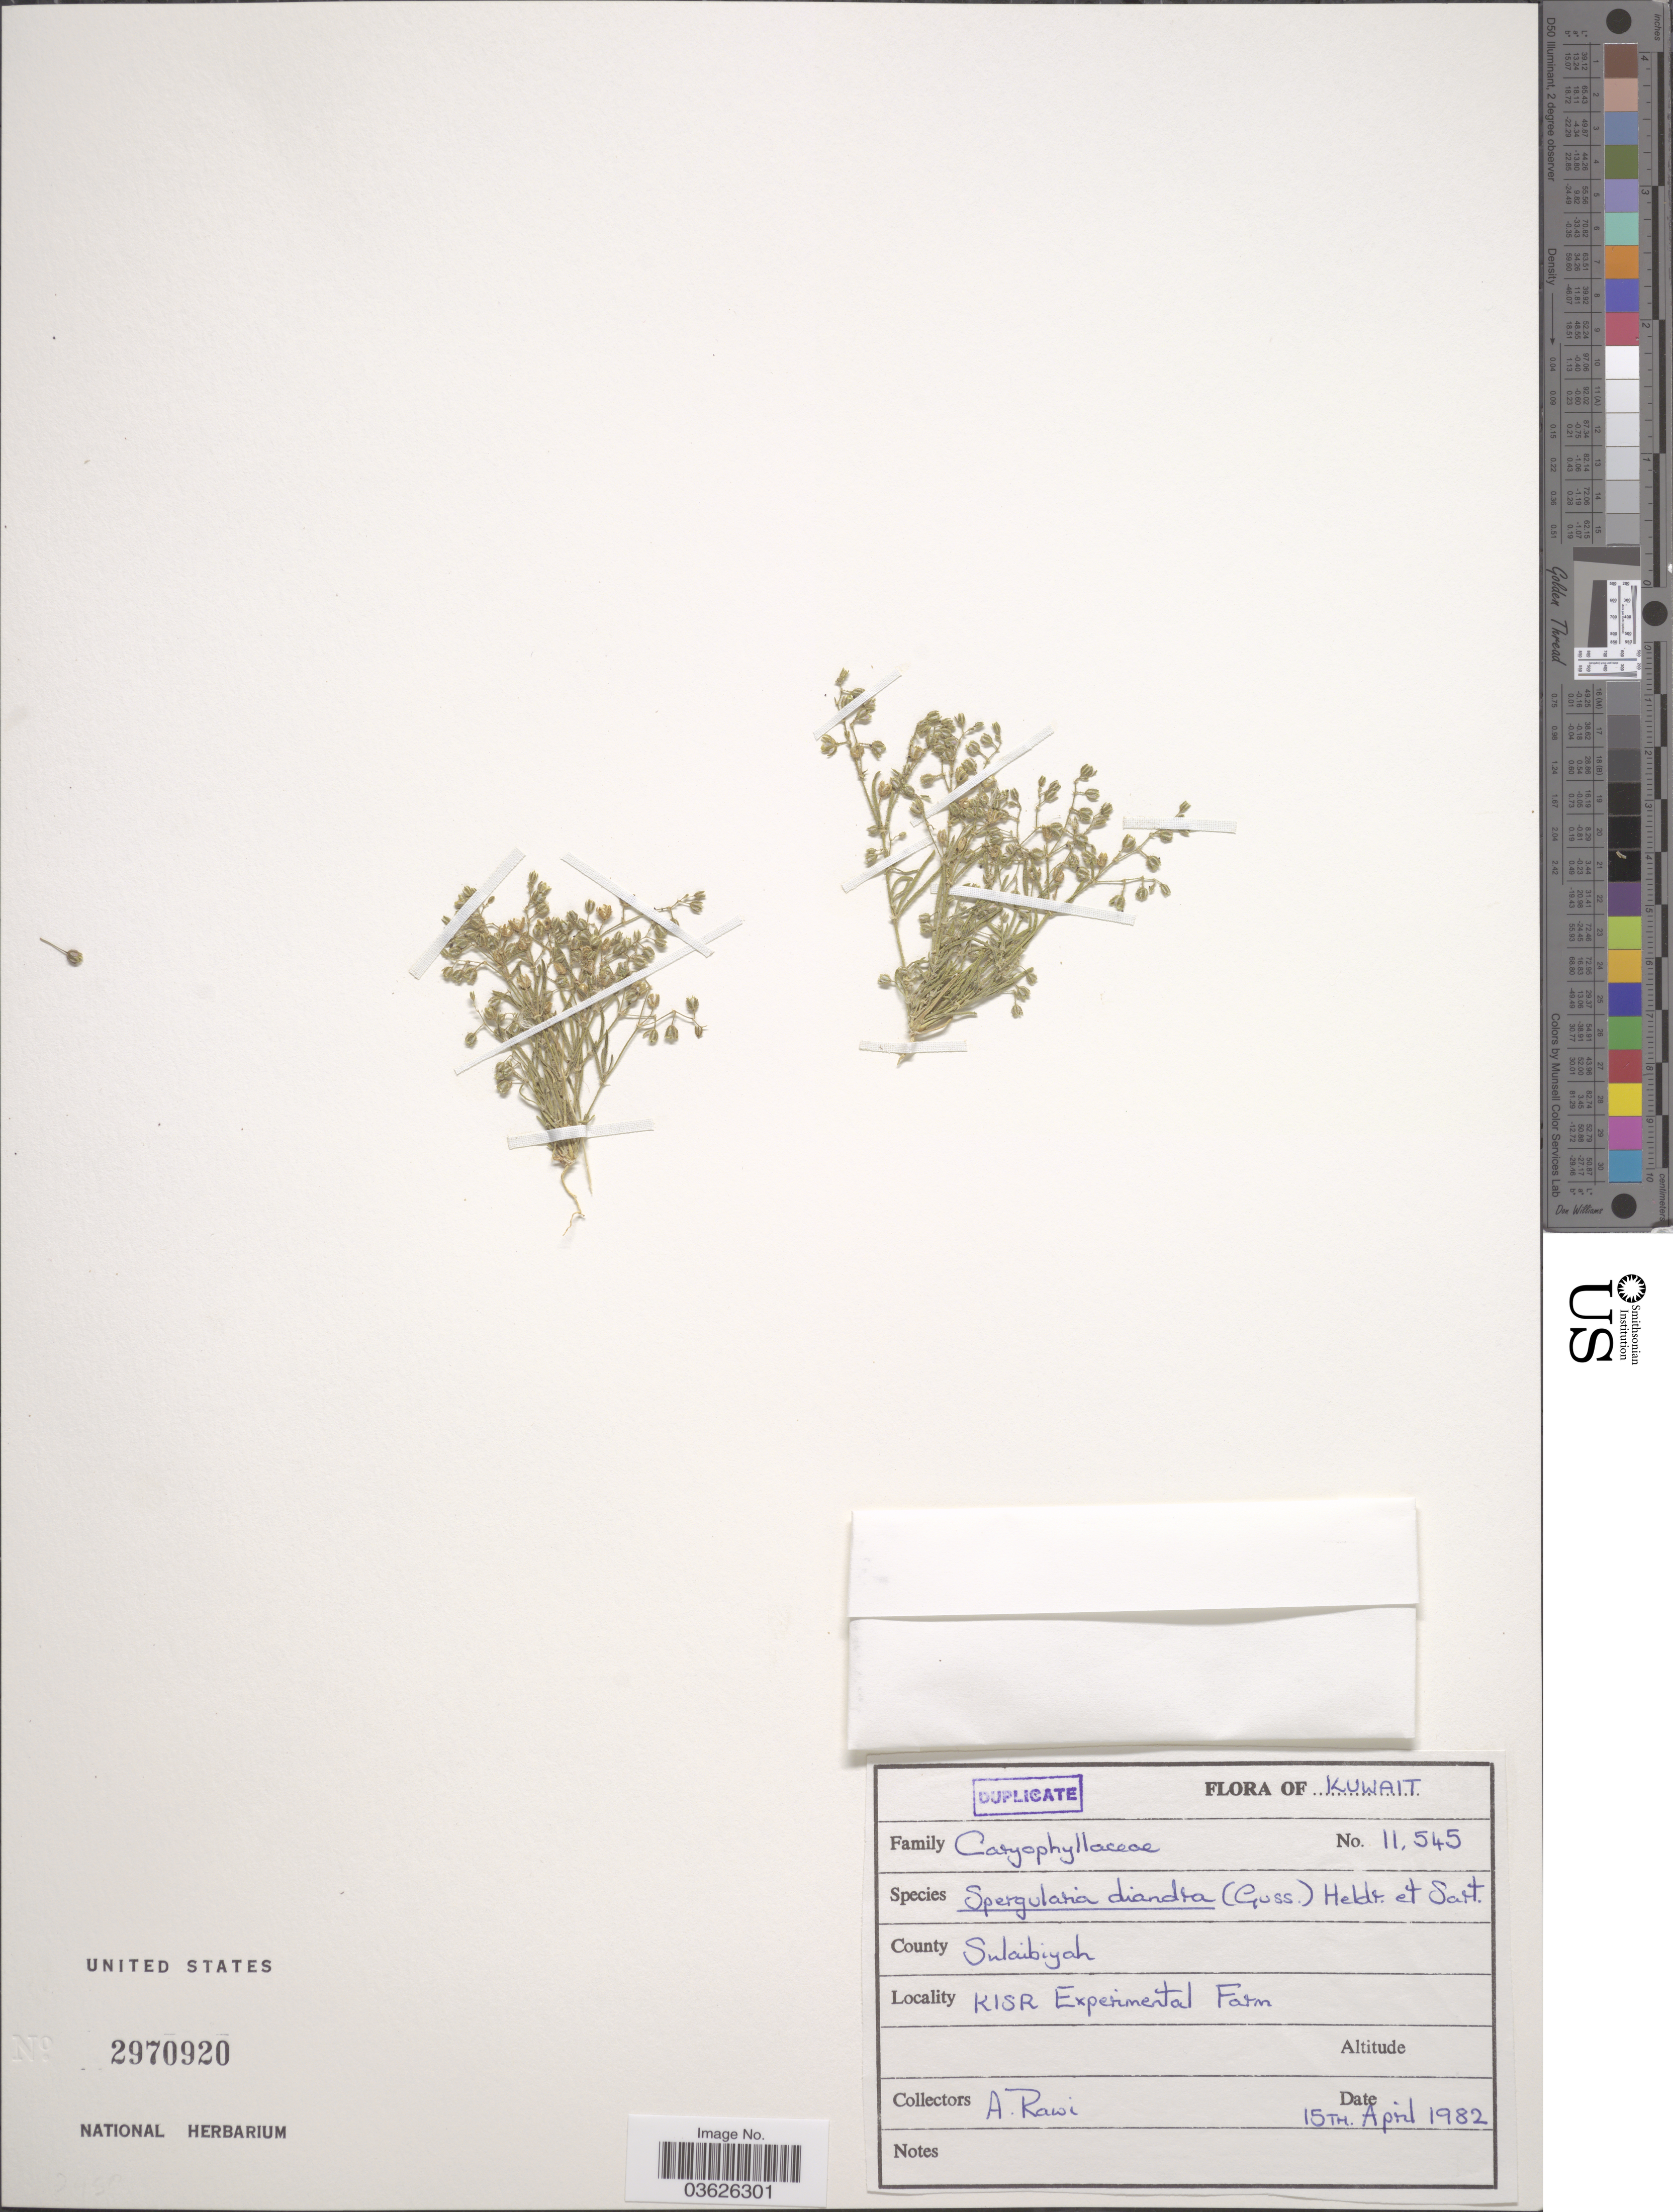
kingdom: Plantae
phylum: Tracheophyta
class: Magnoliopsida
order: Caryophyllales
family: Caryophyllaceae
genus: Spergularia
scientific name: Spergularia diandra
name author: (Gussone) Heldr.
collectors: A. Rawi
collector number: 11545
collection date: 1982-04-15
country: Kuwait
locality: County Sulaibiyah. KISR Experimental Farm.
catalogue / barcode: US 2970920